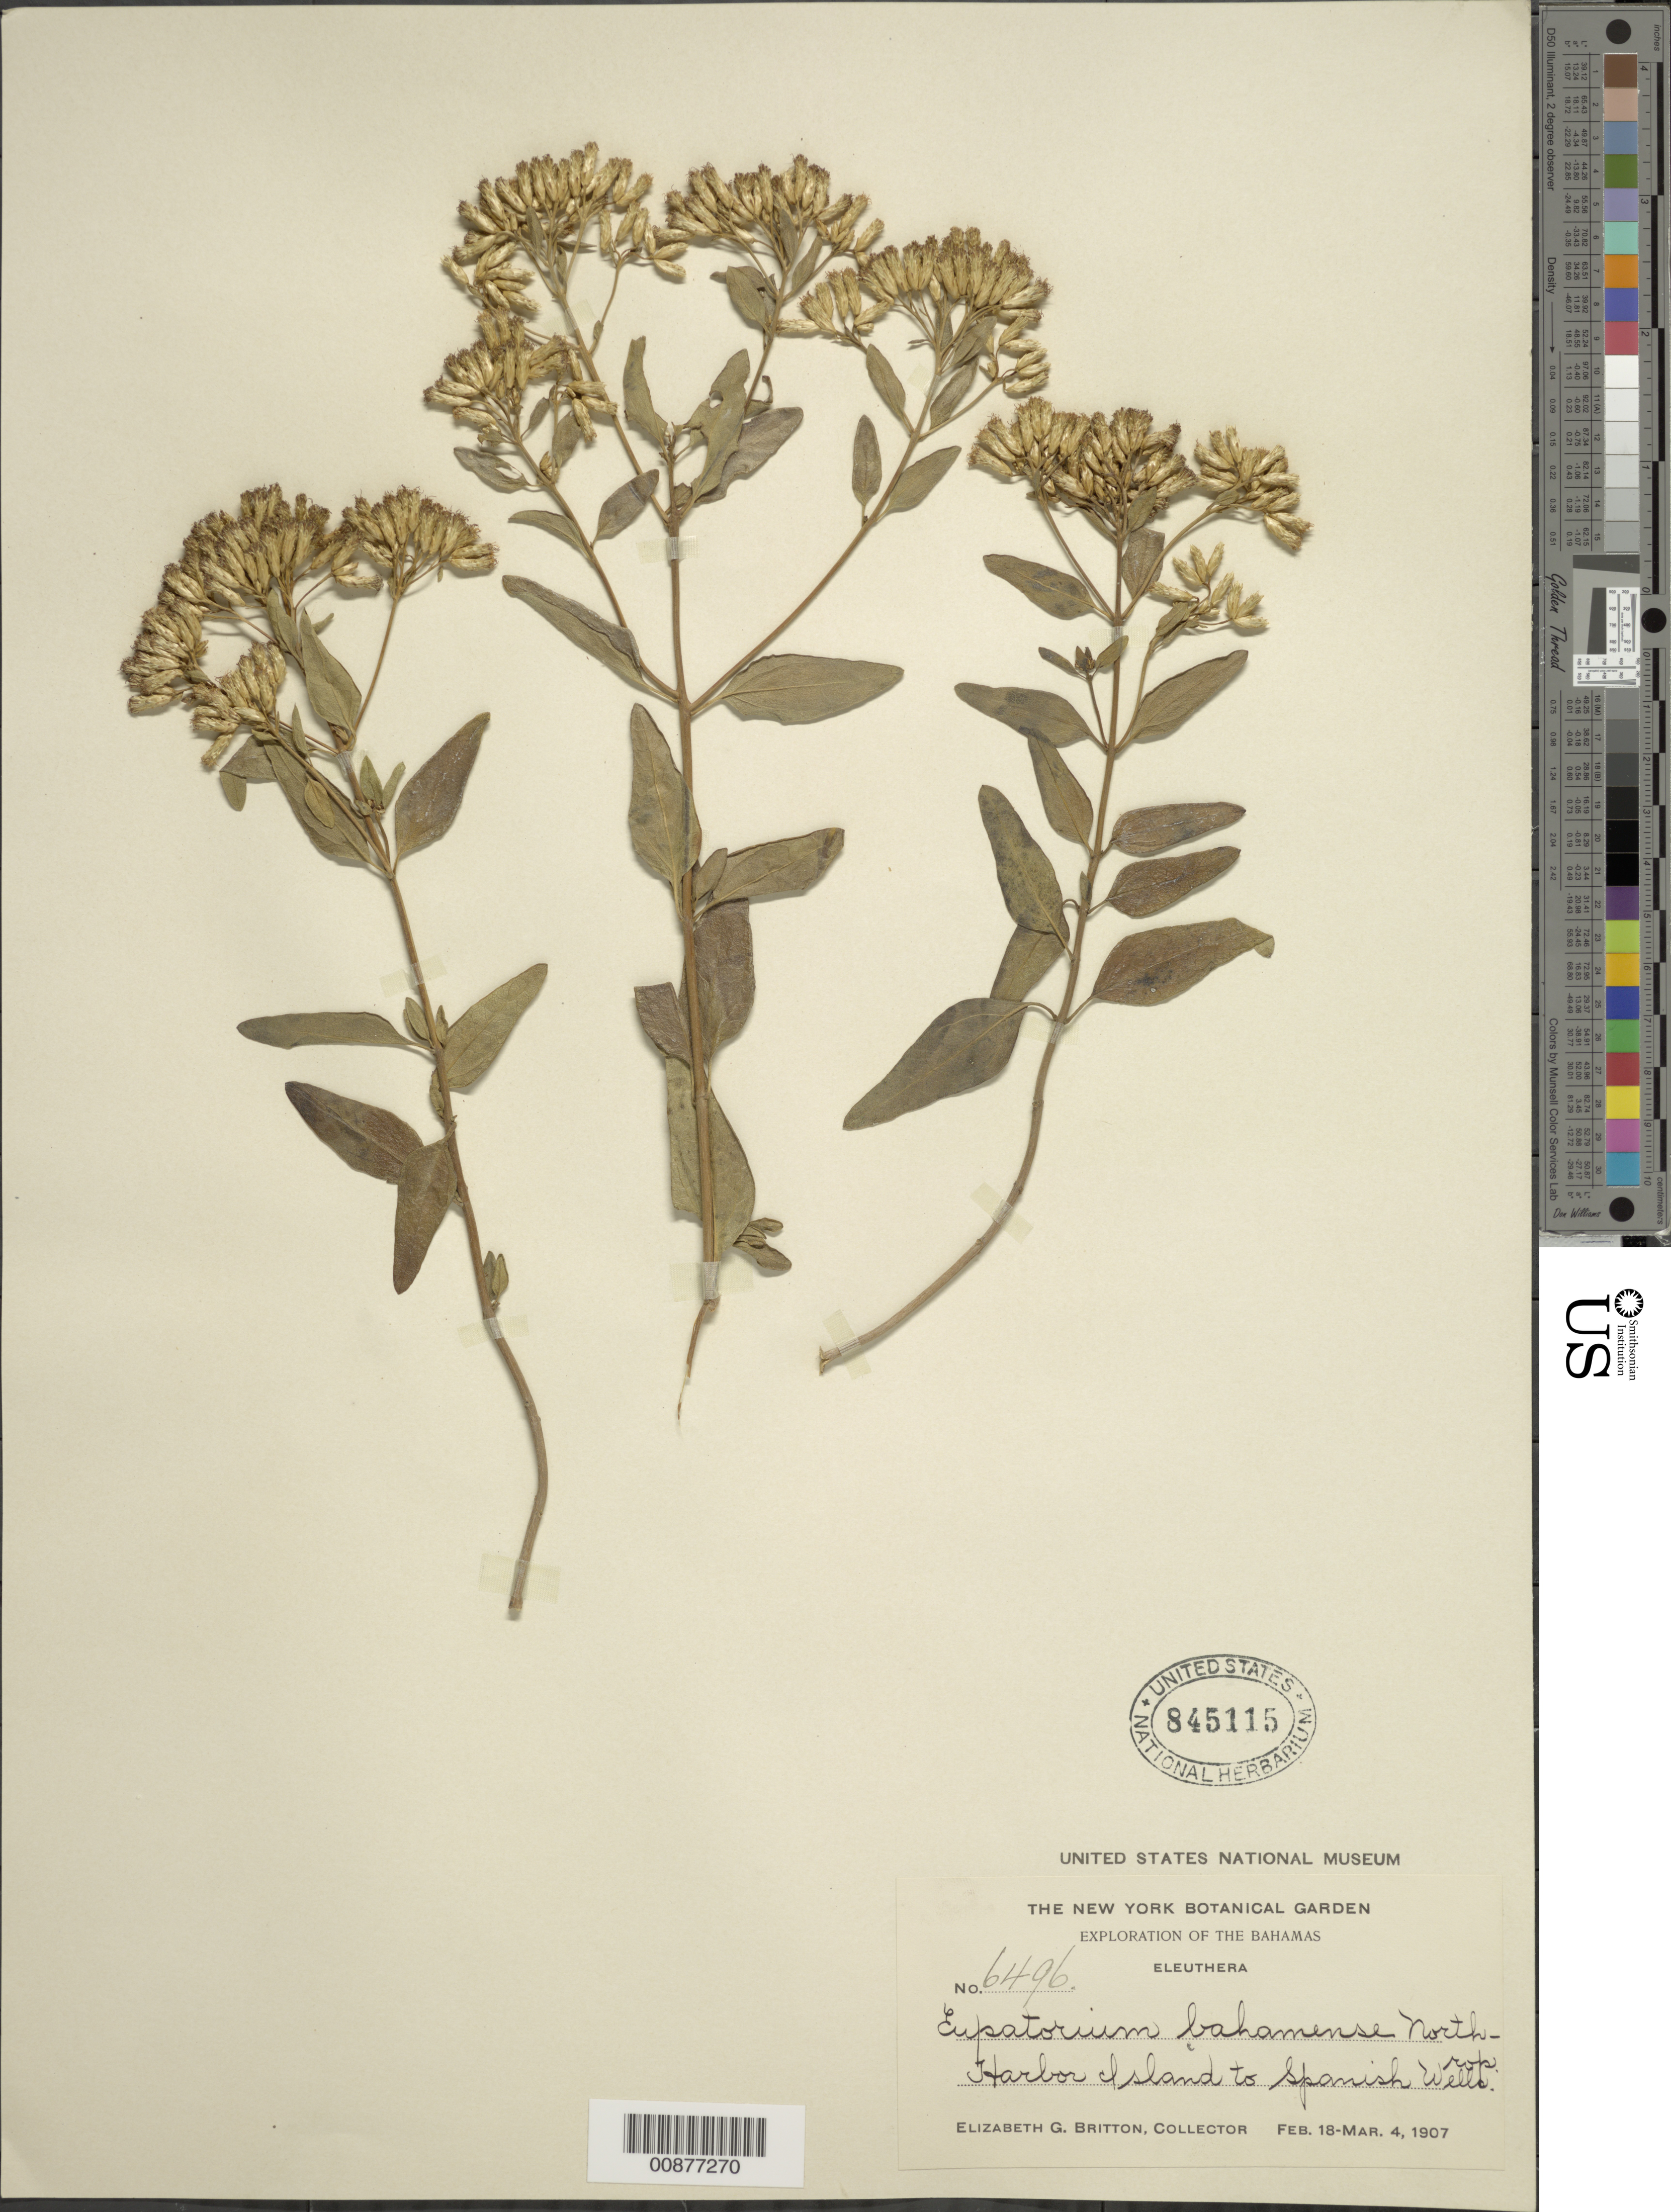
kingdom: Plantae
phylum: Tracheophyta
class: Magnoliopsida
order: Asterales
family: Asteraceae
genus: Chromolaena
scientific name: Chromolaena bahamensis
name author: (Northr.) R.M. King & H. Rob.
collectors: E. G. Britton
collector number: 6496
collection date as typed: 18 Feb 1907 to 04 Mar 1907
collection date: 1907-02-18/1907-03-04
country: Bahamas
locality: Eleuthera. Harbor Island to Spanish Wells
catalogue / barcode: US 845115